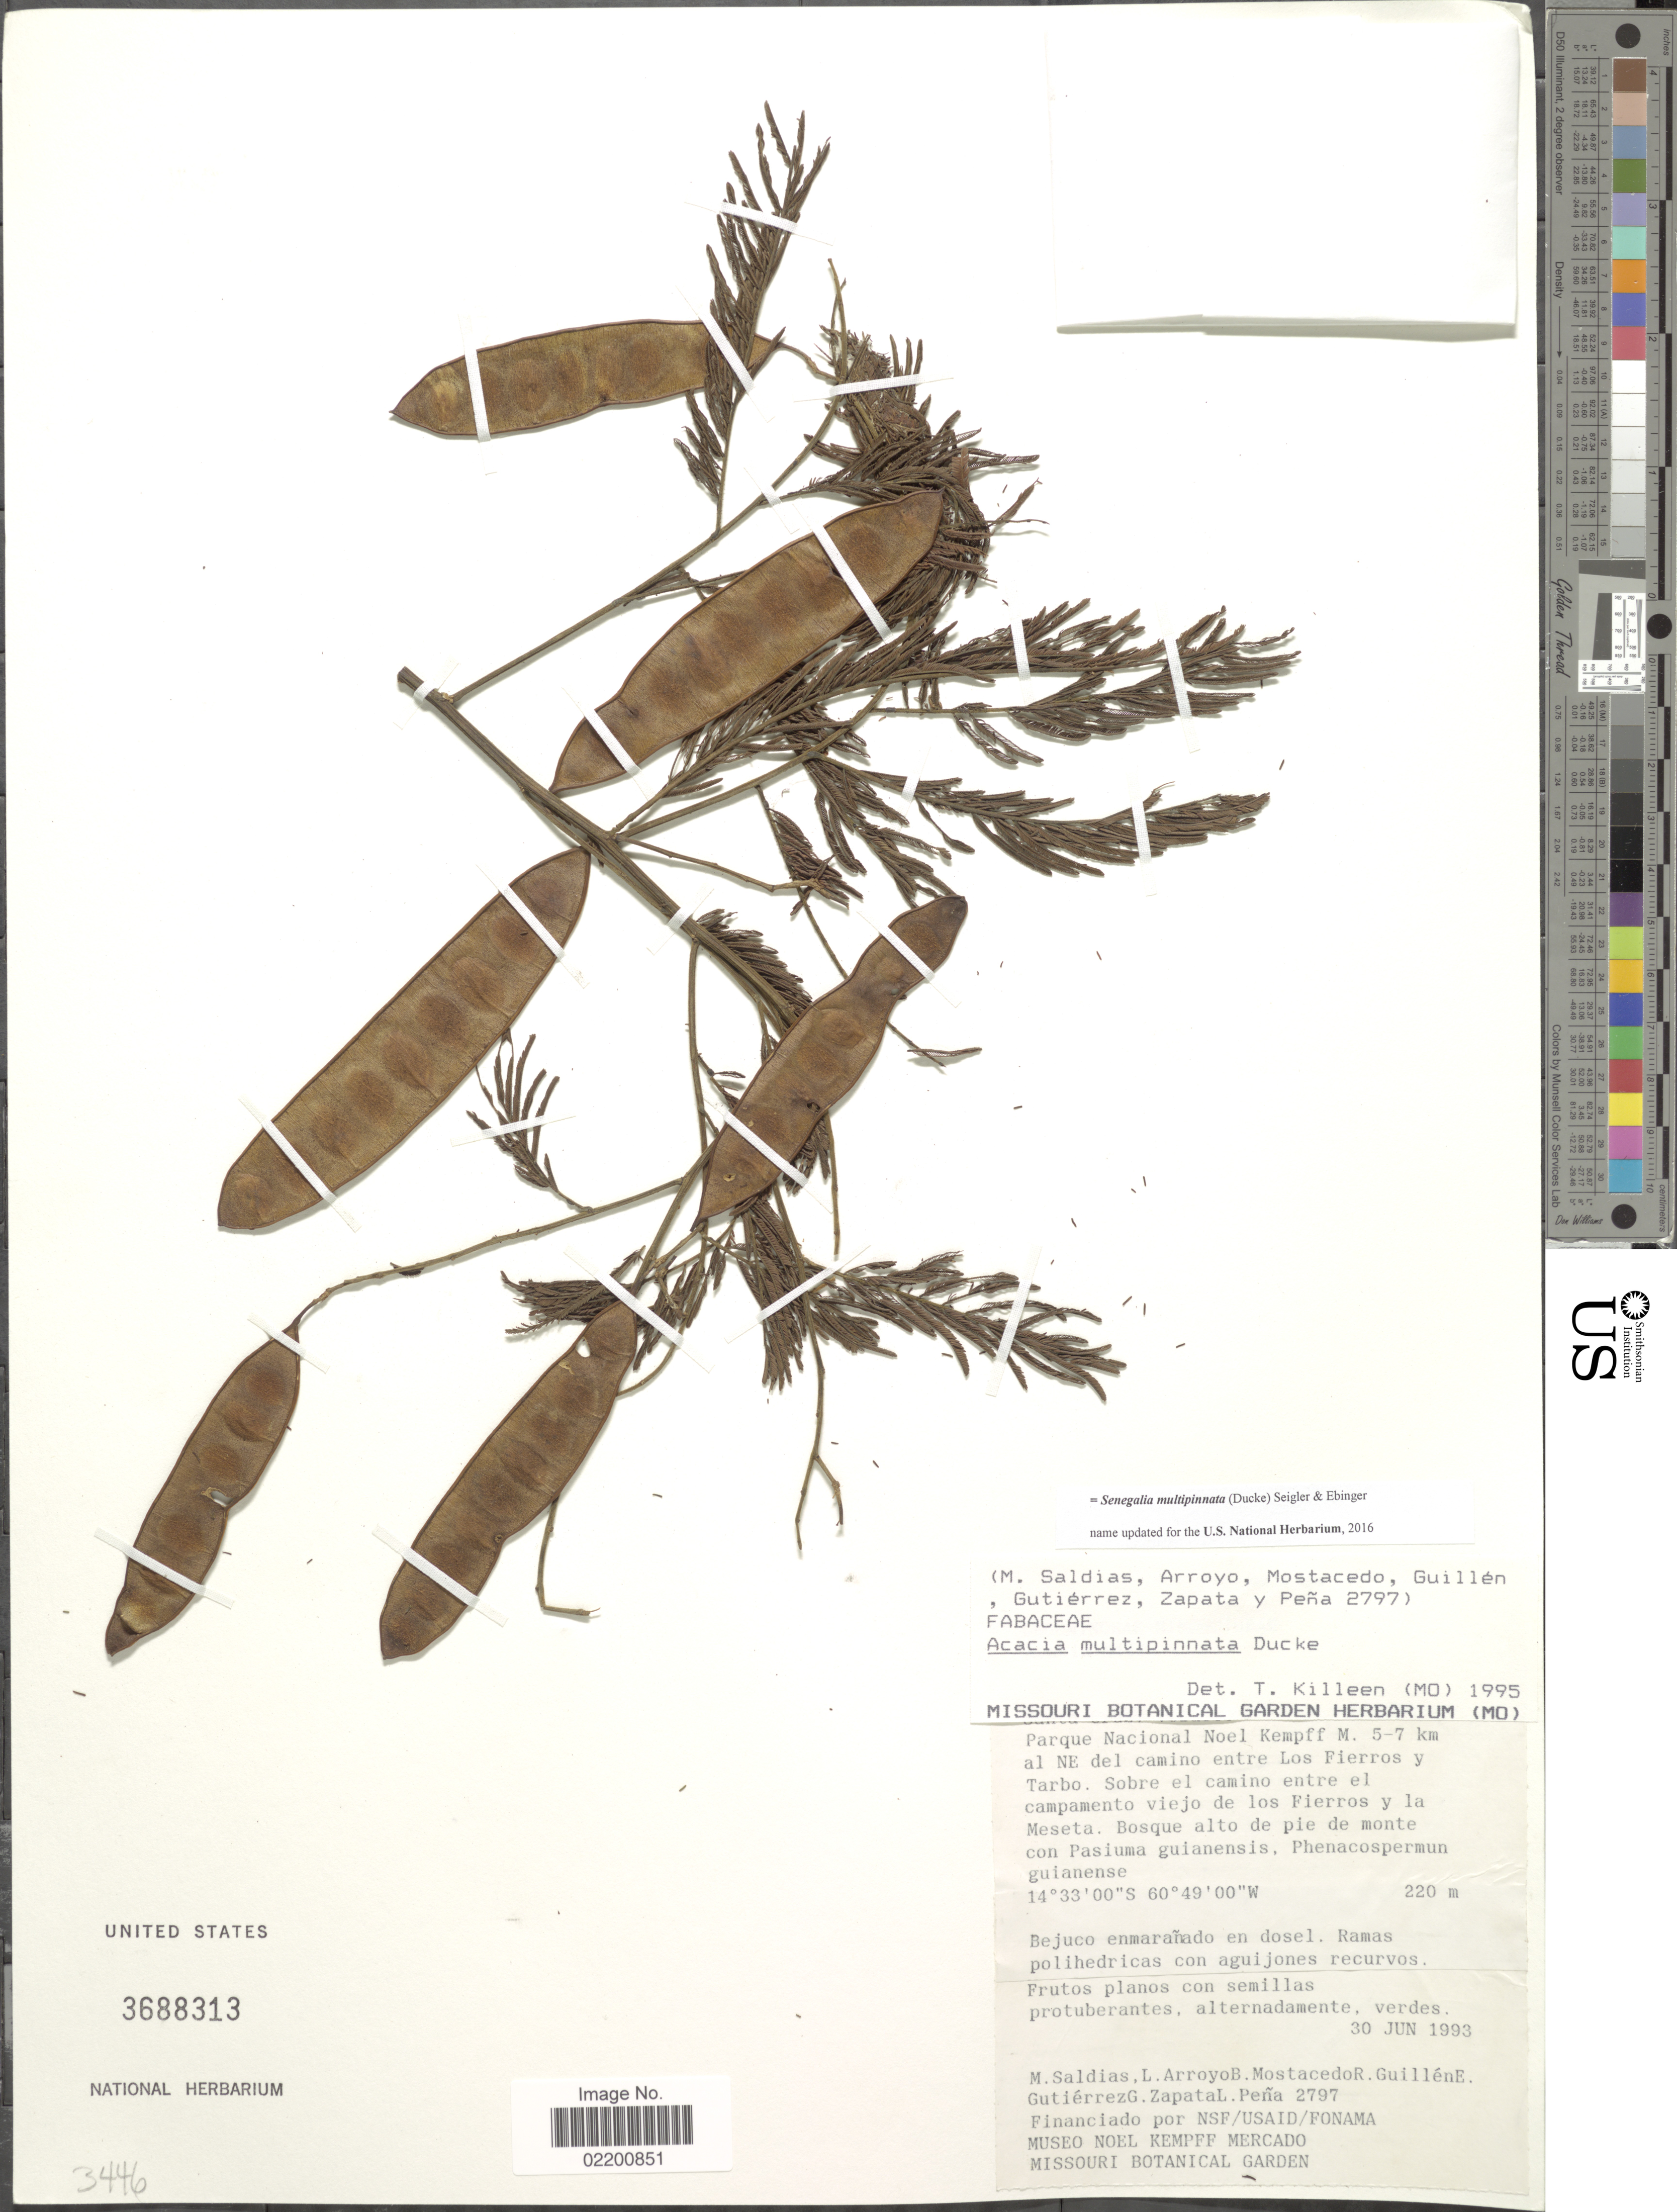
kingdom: Plantae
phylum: Tracheophyta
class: Magnoliopsida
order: Fabales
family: Fabaceae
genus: Senegalia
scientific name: Senegalia multipinnata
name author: (Ducke) Seigler & Ebinger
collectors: M. Saldias, L. Arroyo, B. Mostacedo, R. Guillen & et al.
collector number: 2797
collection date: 1993-06-30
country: Bolivia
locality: Parque Nacional Noel Kempff M. 5-7 km al NE del camino entre Los Fierros y Tarb. Sobre el camino entre el campamento vieje de los Fierros y la Meseta.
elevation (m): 220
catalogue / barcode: US 3688313